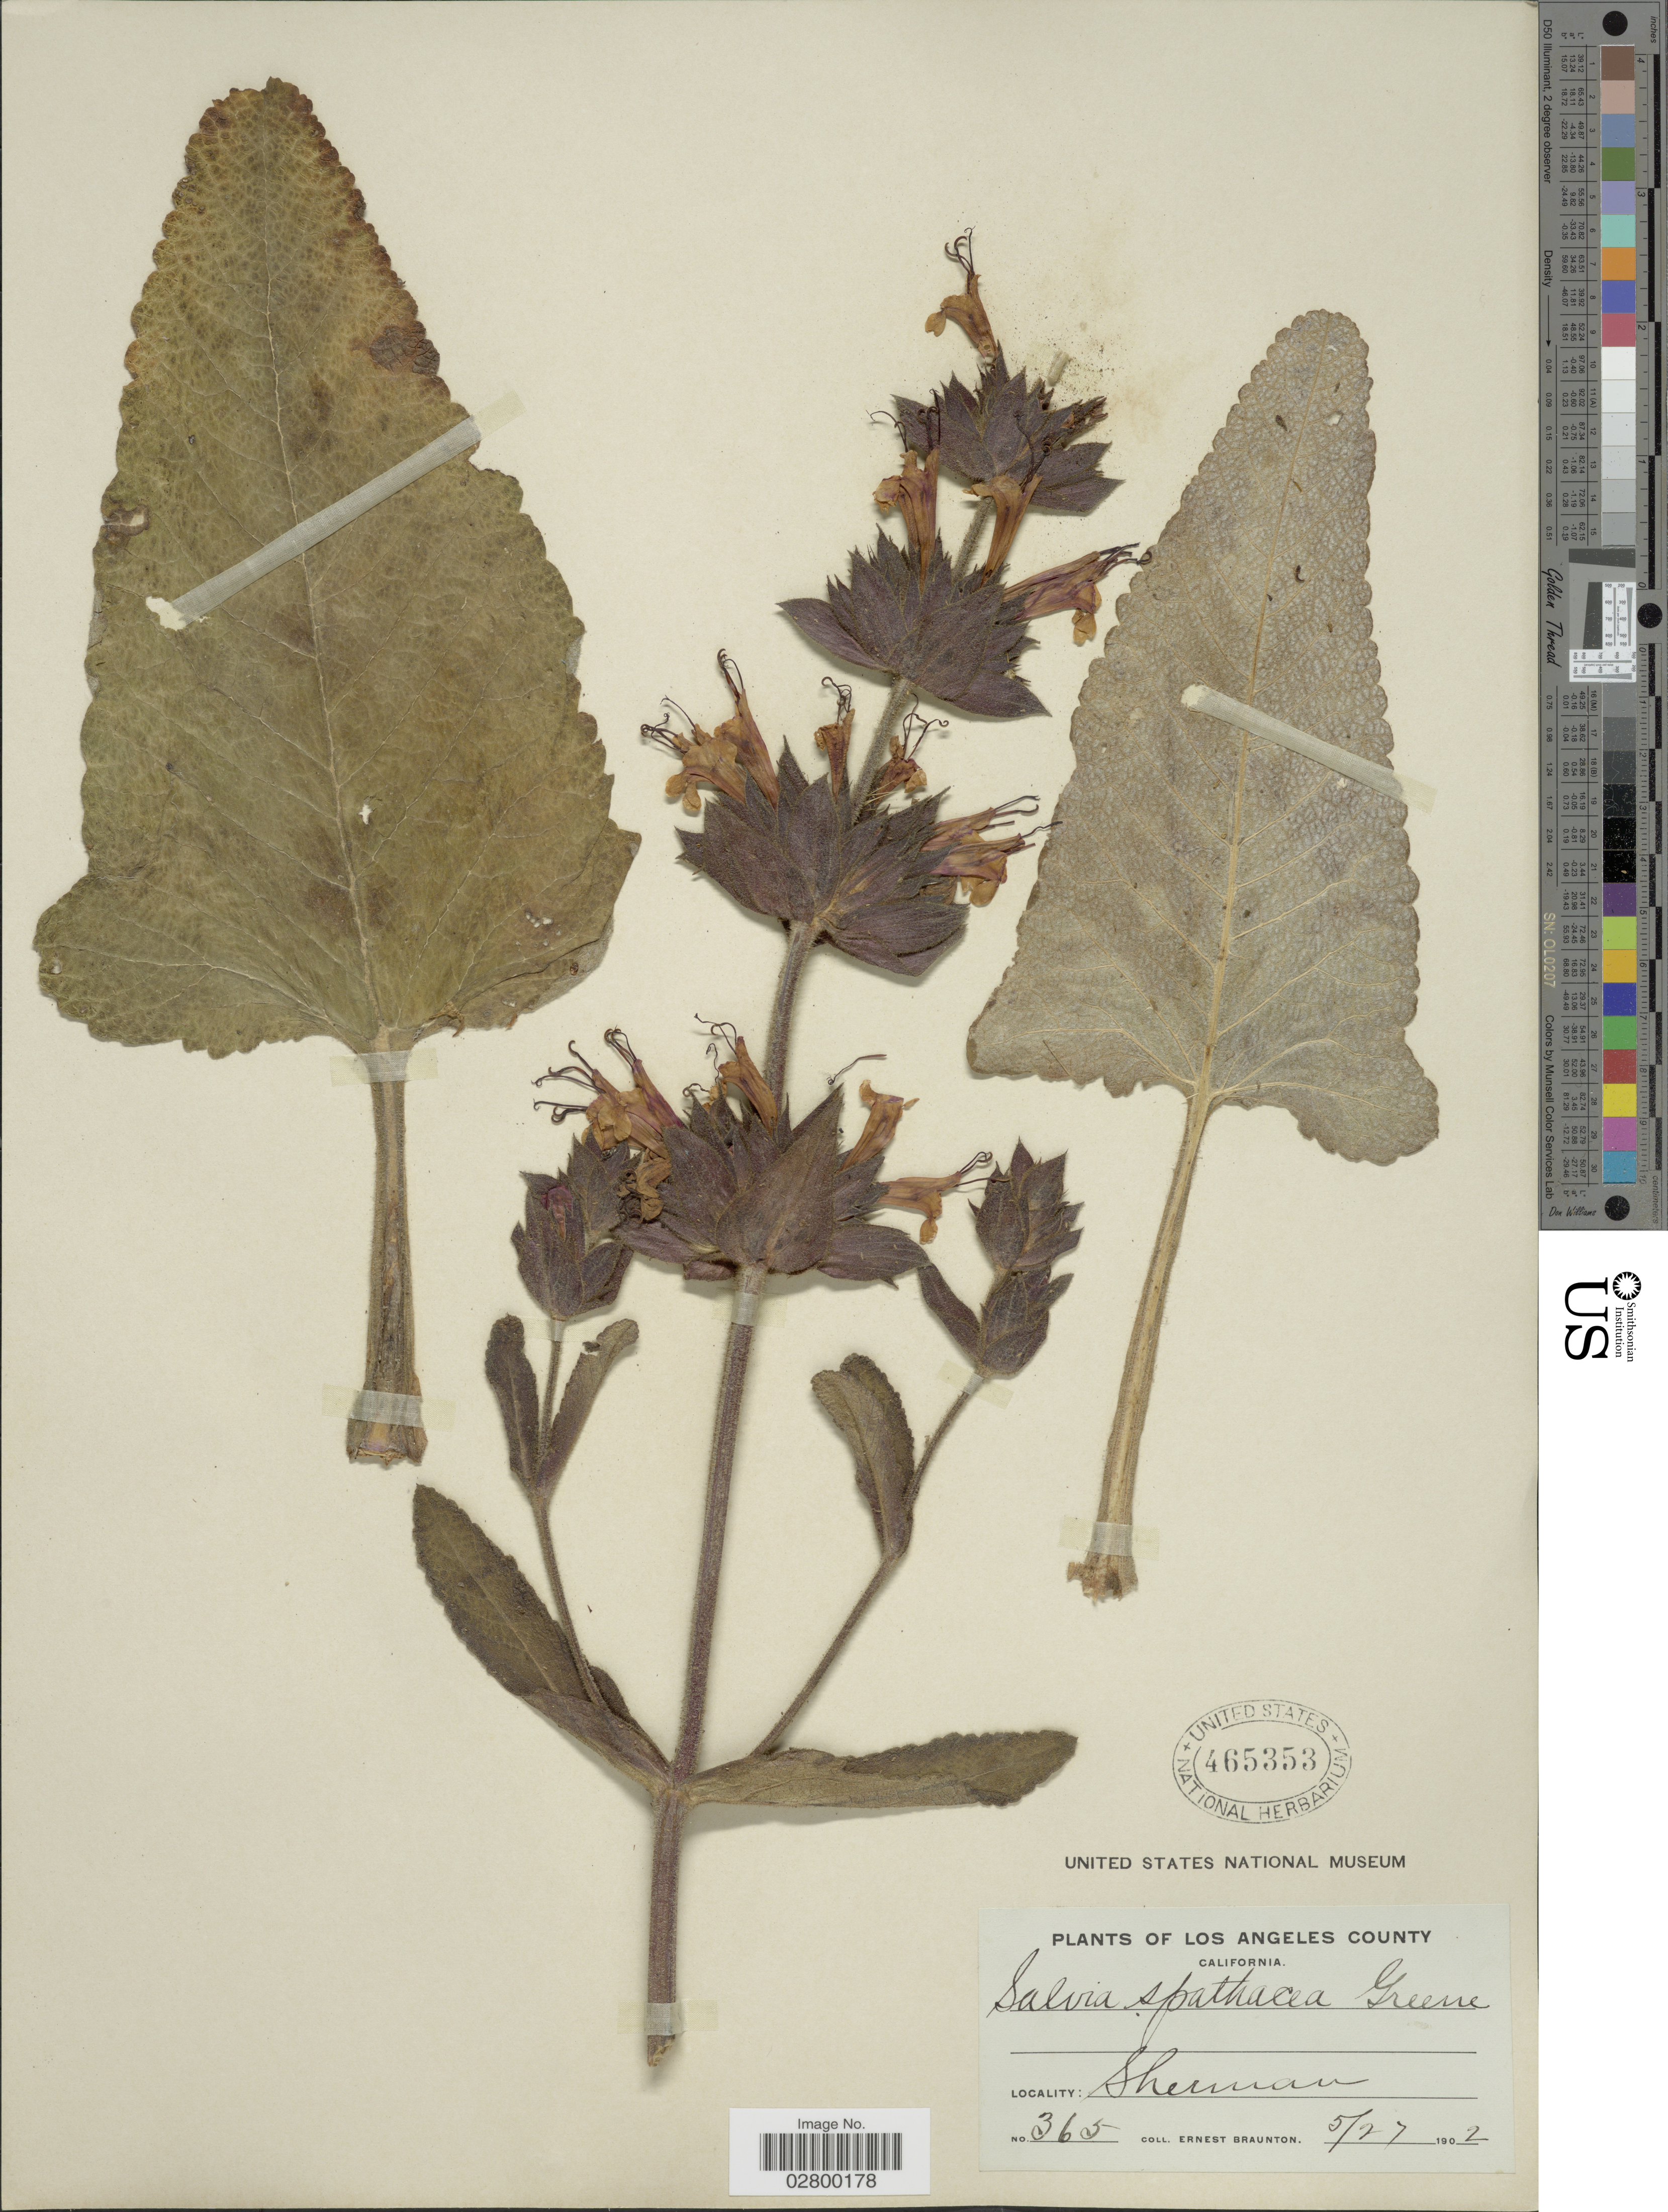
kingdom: Plantae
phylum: Tracheophyta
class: Magnoliopsida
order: Lamiales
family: Lamiaceae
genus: Salvia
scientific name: Salvia spathacea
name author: Greene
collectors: E. Braunton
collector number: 365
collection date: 1902-05-27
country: United States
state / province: California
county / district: Los Angeles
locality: Los Angeles County, Sherman.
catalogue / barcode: US 465353